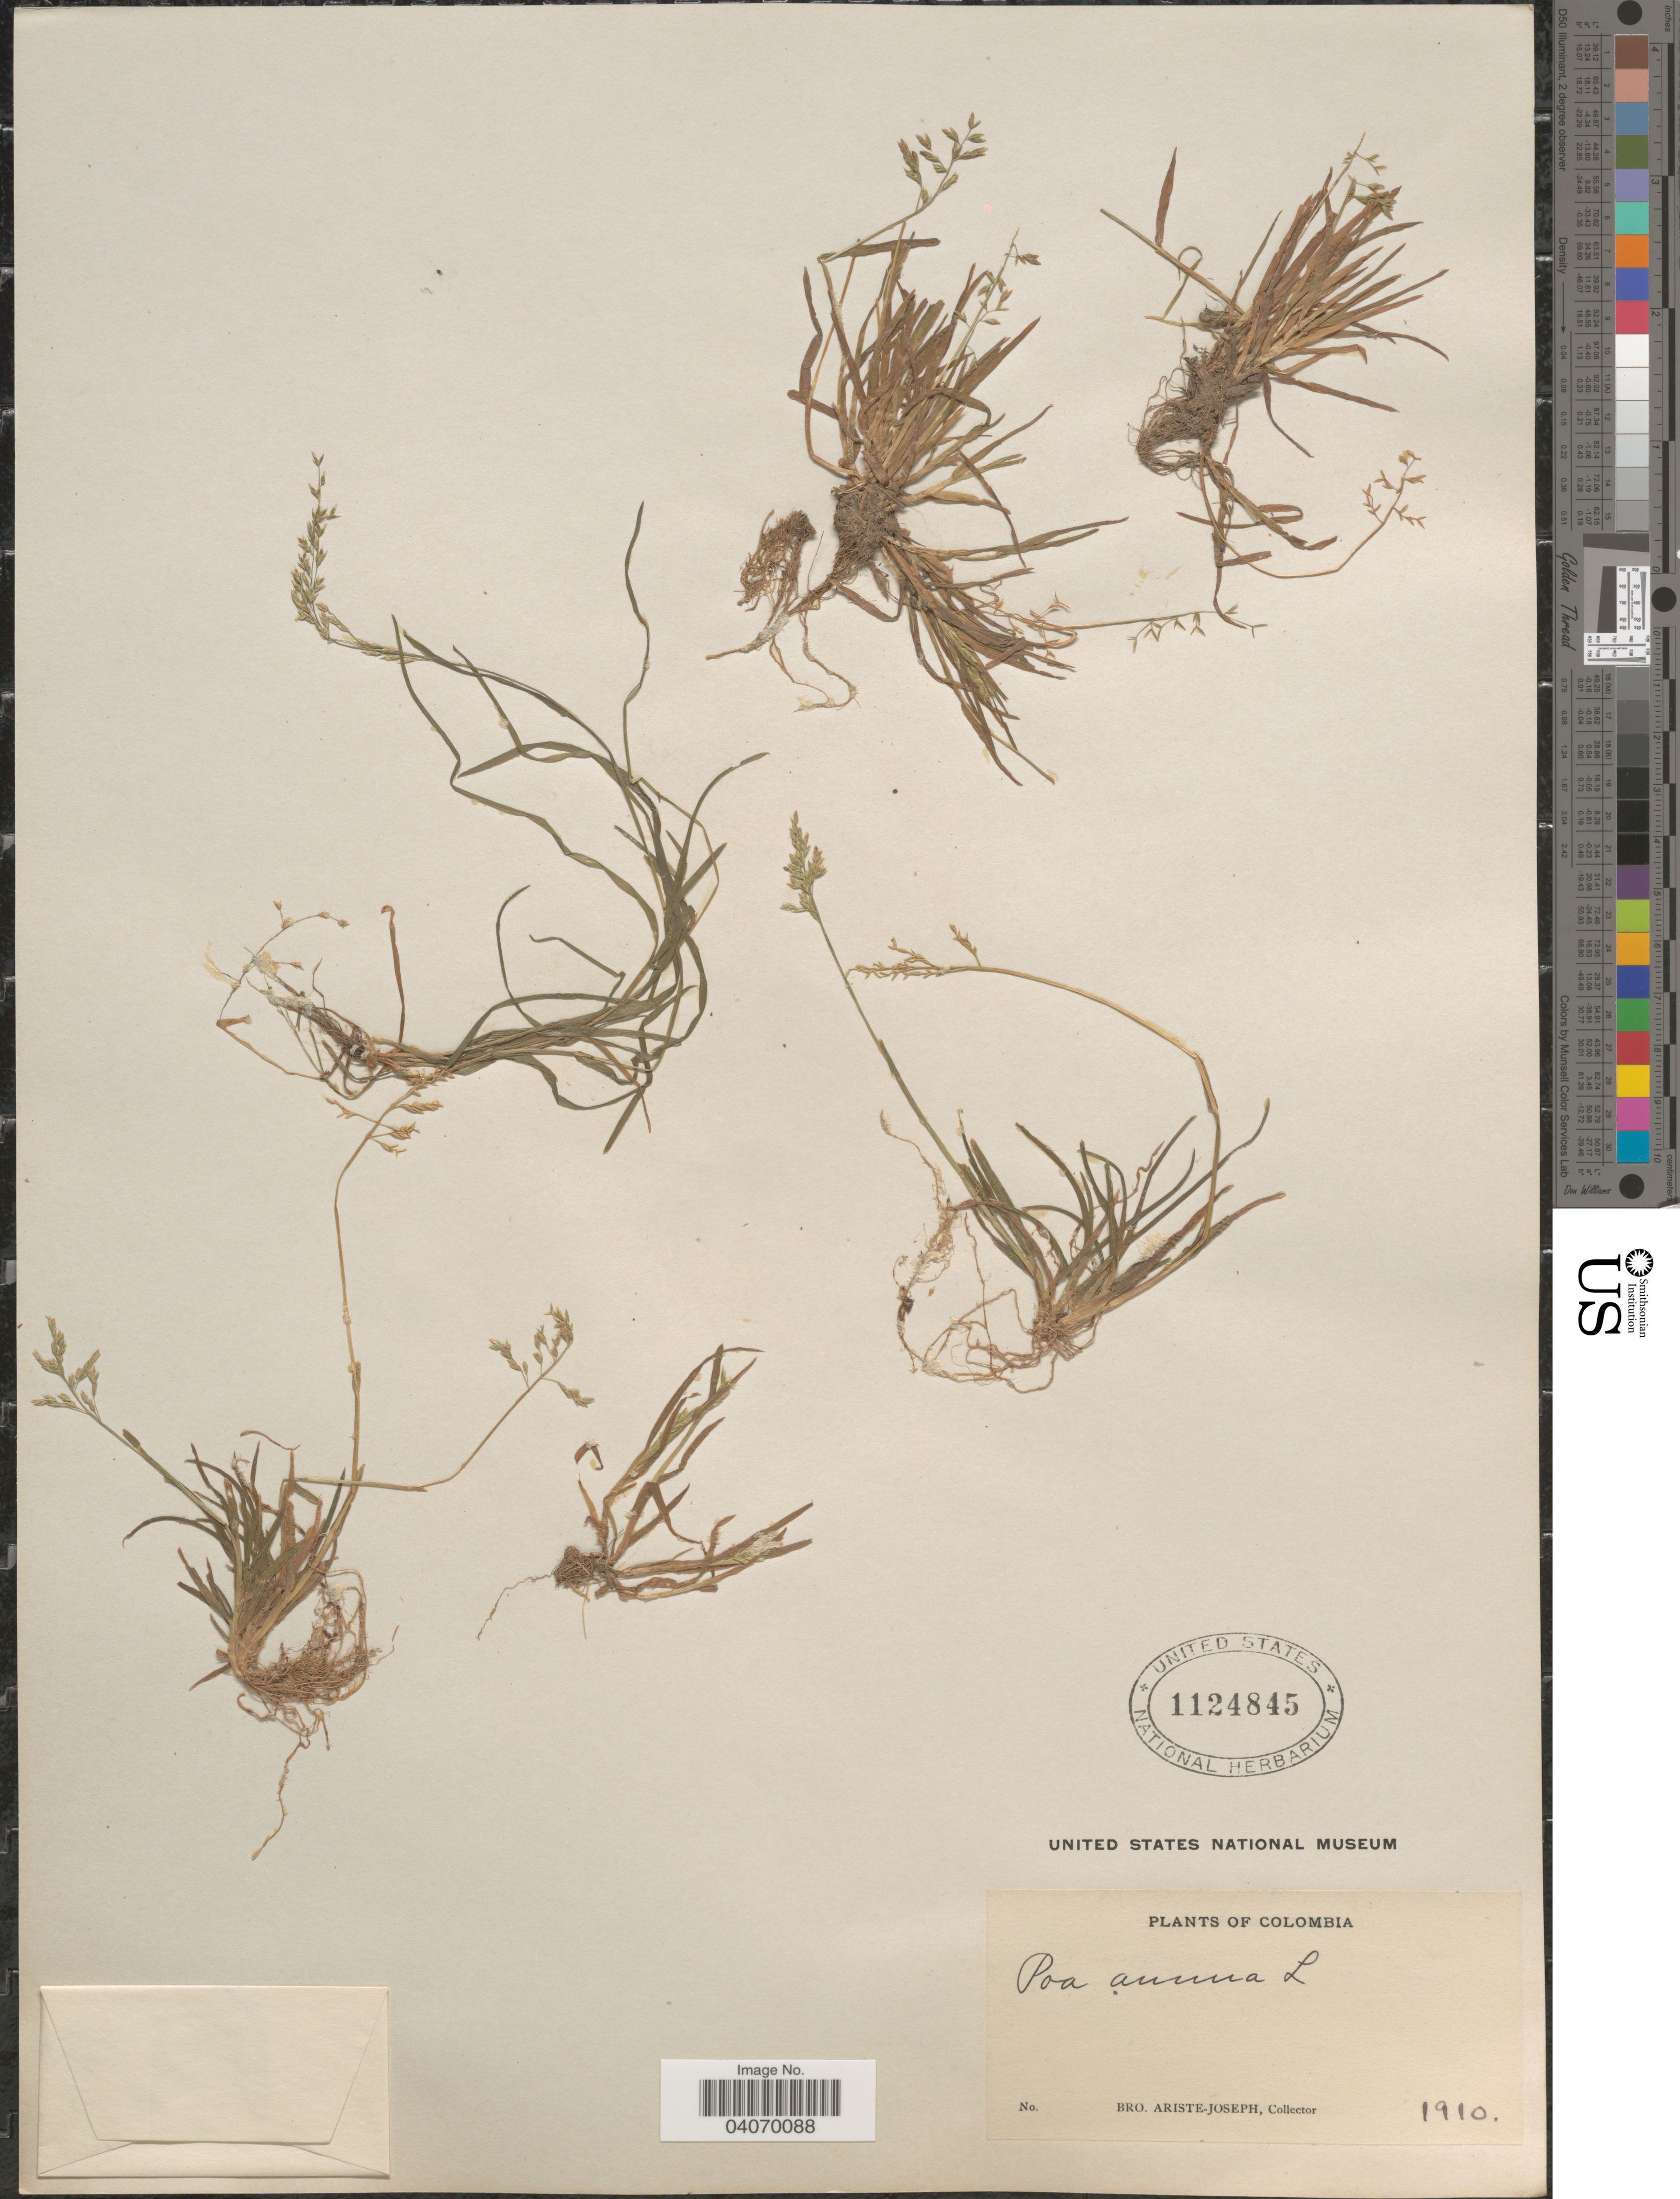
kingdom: Plantae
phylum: Tracheophyta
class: Liliopsida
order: Poales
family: Poaceae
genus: Poa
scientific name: Poa annua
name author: L.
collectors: Bro. Ariste-Joseph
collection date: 1910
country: Colombia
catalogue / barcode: US 1124845